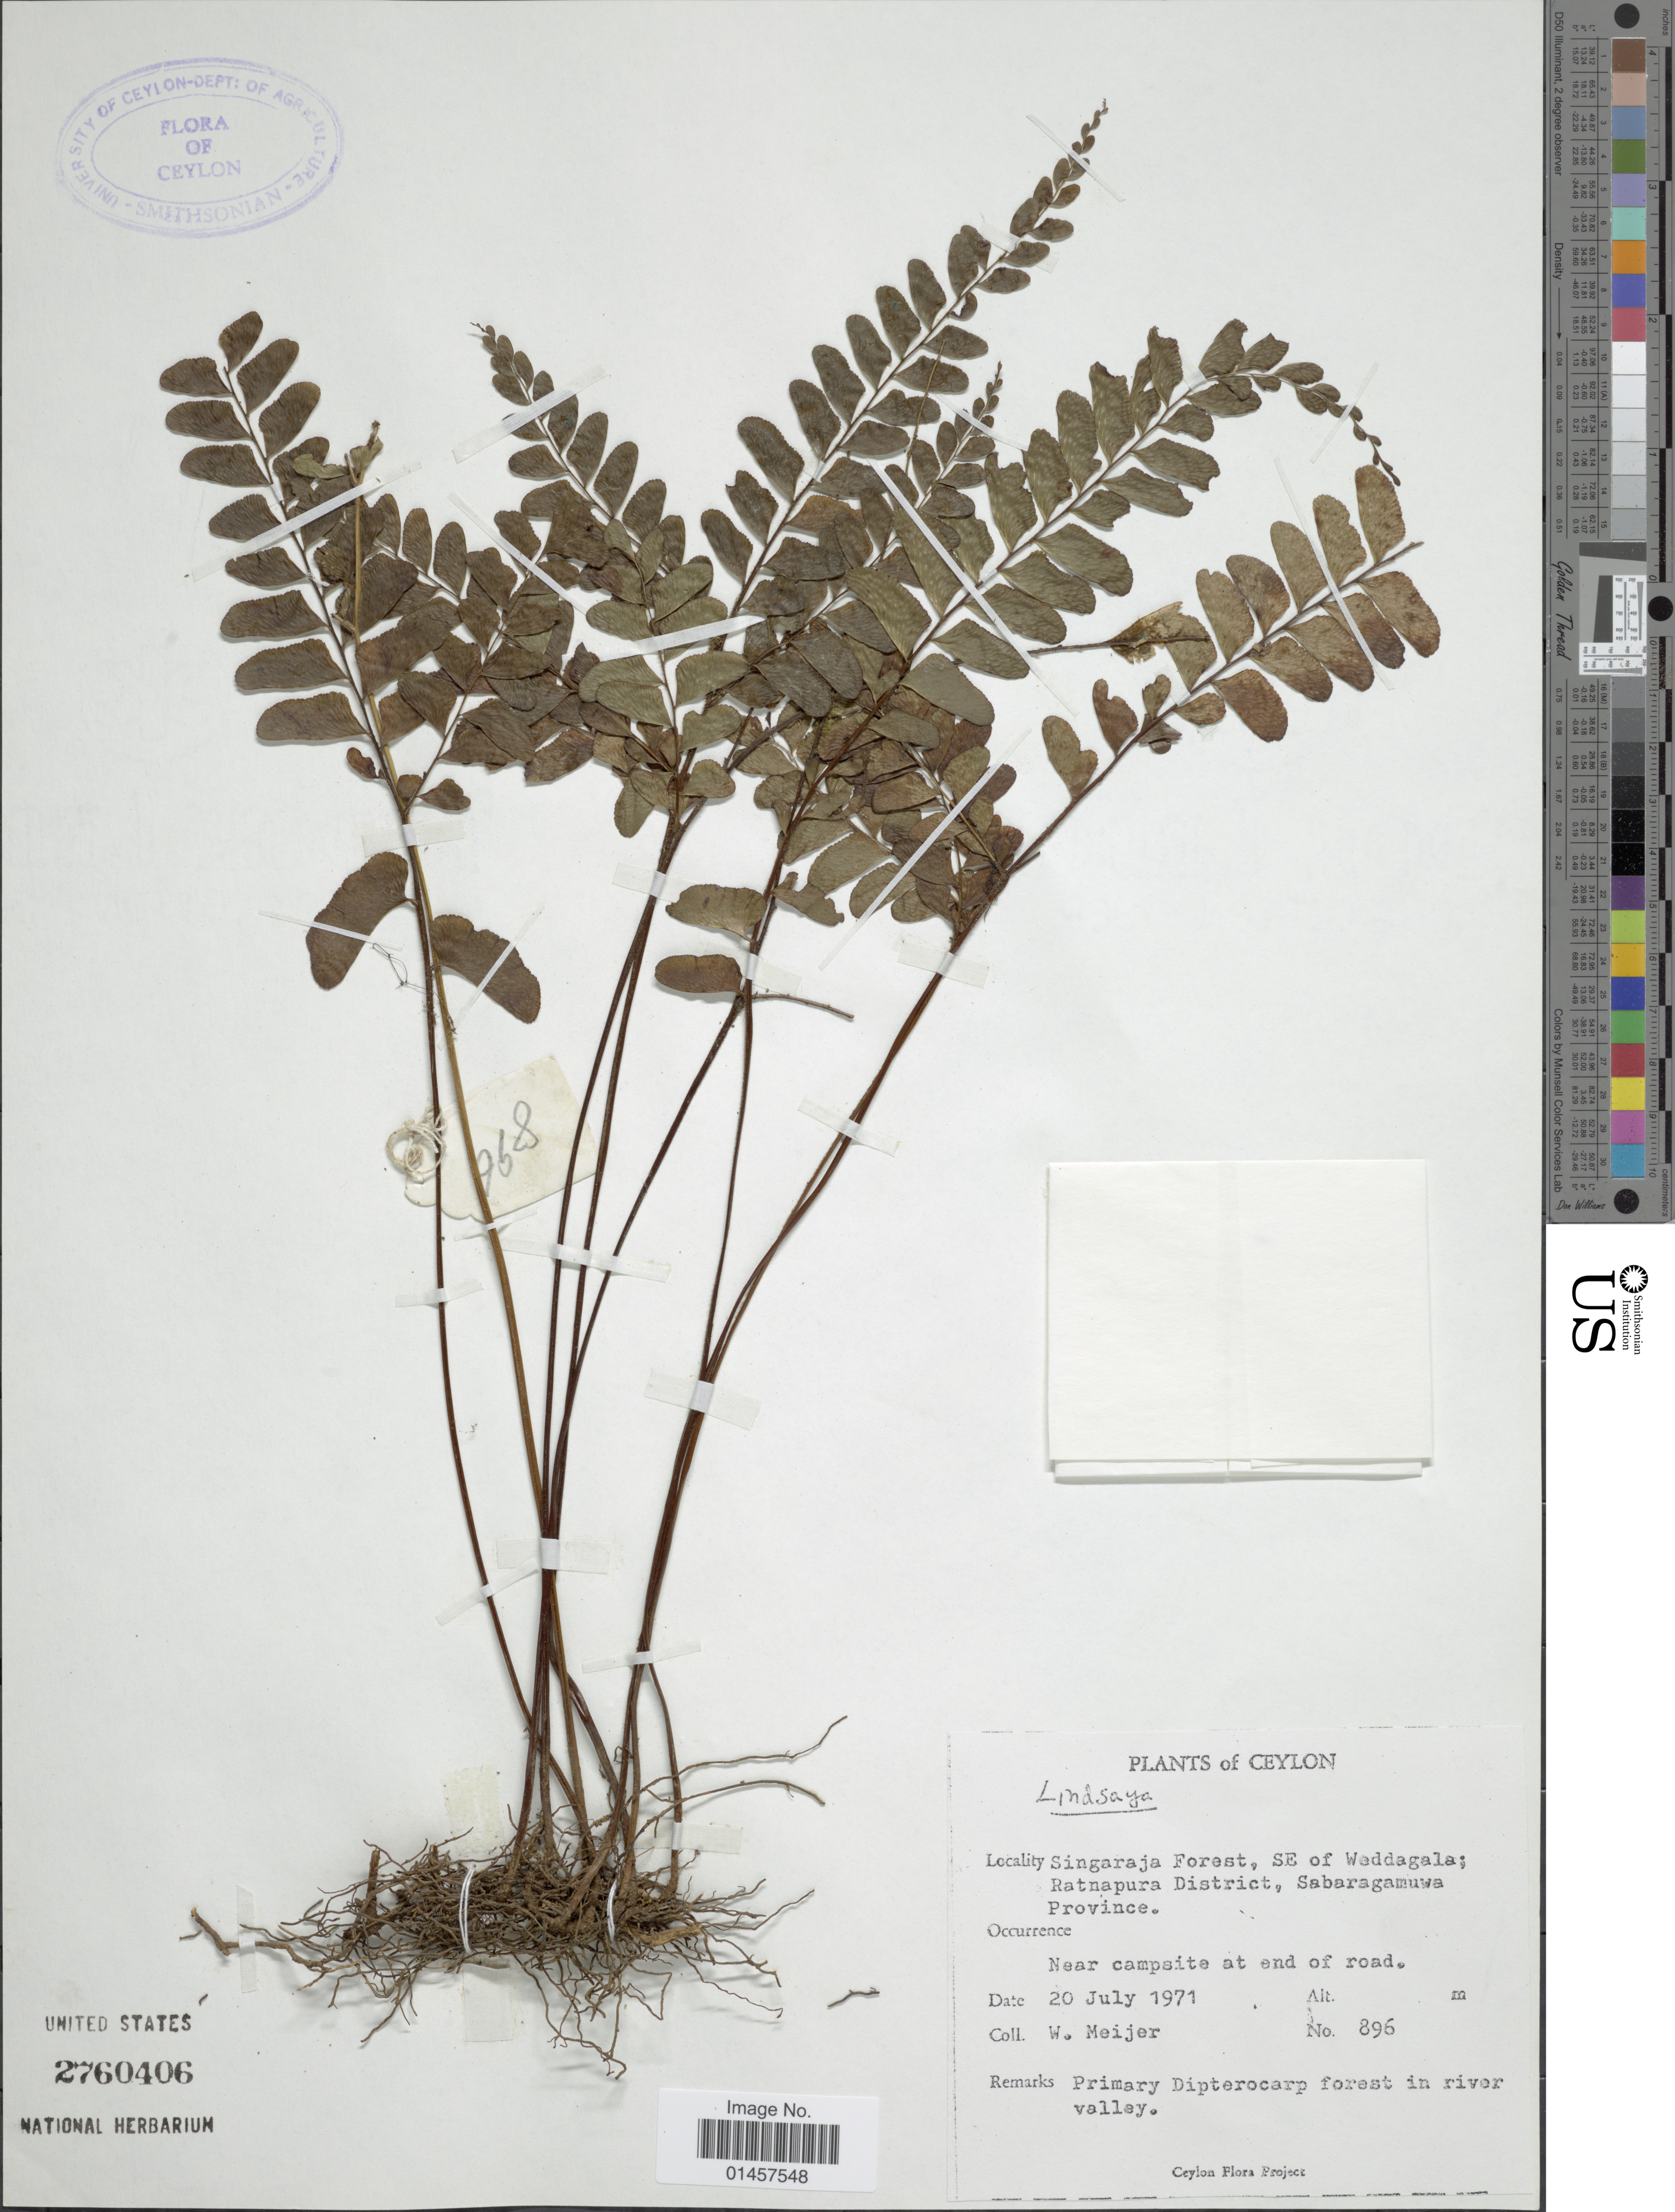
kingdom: Plantae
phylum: Tracheophyta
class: Polypodiopsida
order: Polypodiales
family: Lindsaeaceae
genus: Nesolindsaea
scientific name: Nesolindsaea caudata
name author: (Hook.) Lehtonen & Christenh.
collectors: W. Meijer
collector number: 896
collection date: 1971-07-20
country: Sri Lanka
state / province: Sabaragamuwa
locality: Ceylon, Singaraja forest, SE of Waddagala; Ratnapura District, Sabaragamuwa Province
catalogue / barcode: US 2760406